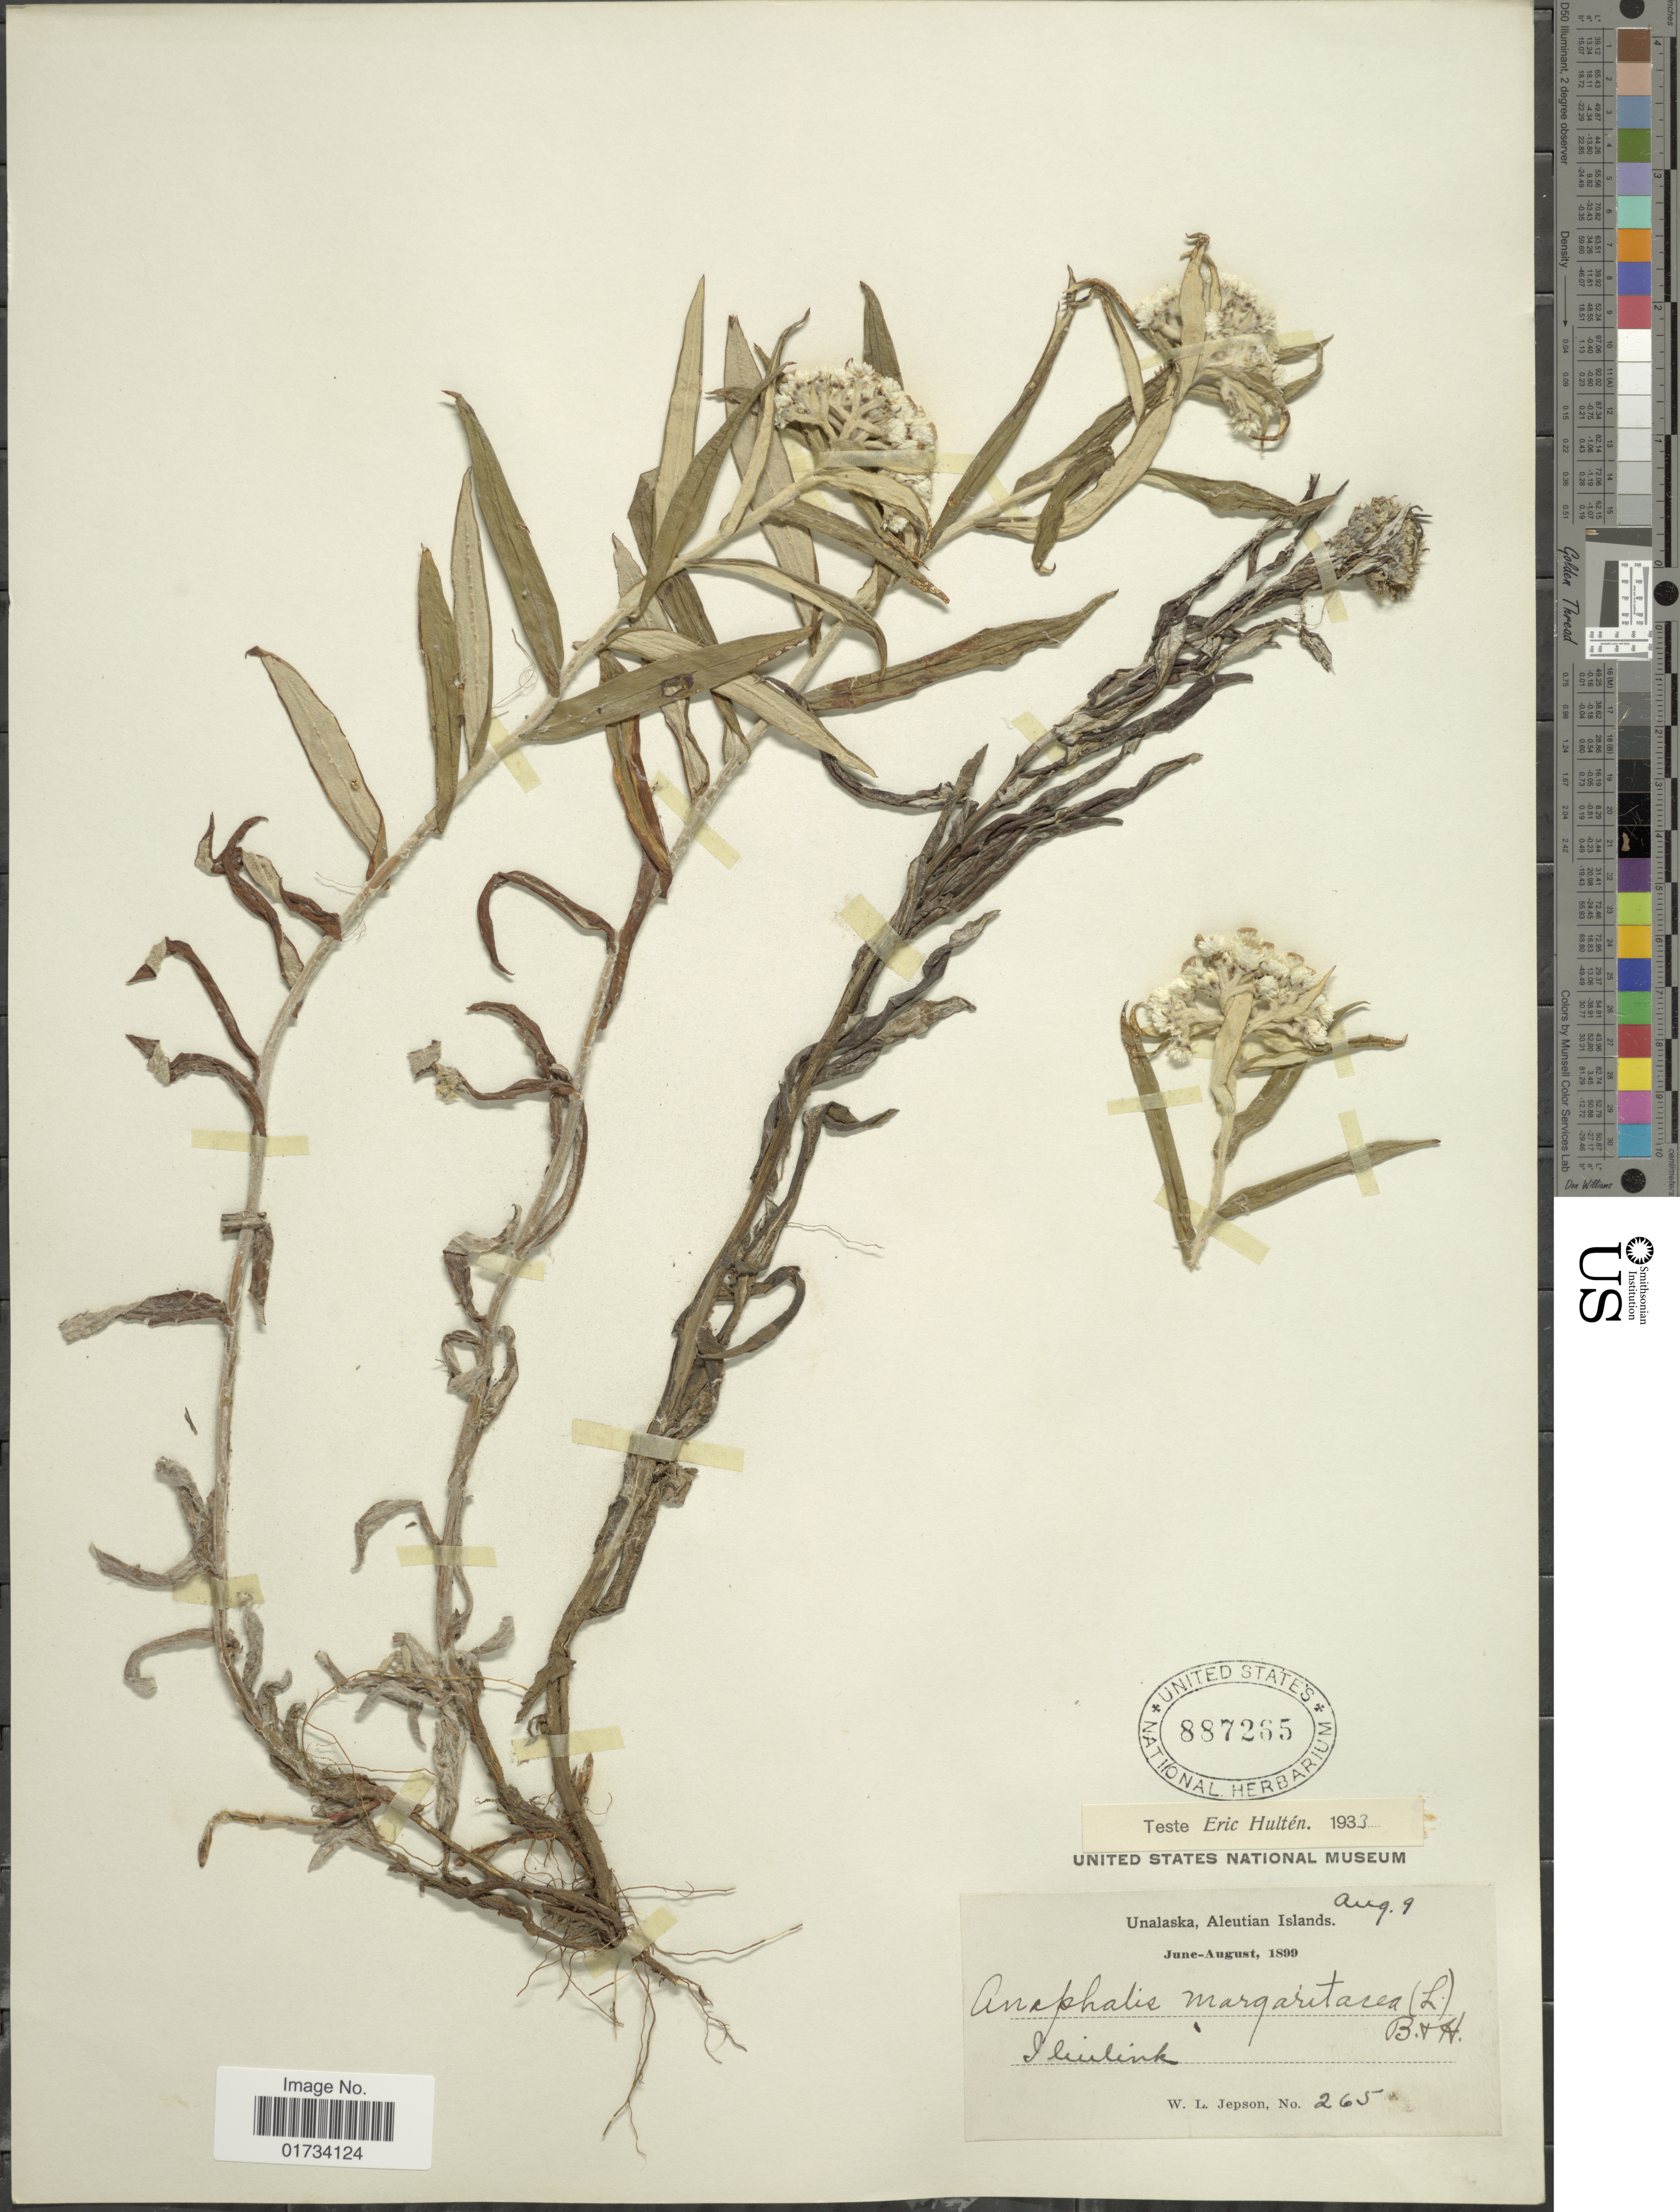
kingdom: Plantae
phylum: Tracheophyta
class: Magnoliopsida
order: Asterales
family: Asteraceae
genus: Anaphalis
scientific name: Anaphalis margaritacea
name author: (L.) Benth. & Hook. f.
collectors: W. L. Jepson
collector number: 265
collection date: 1899-08-09/1899-08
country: United States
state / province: Alaska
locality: Unalaska, Aleutian Island, Iluiliuk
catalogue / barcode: US 887265